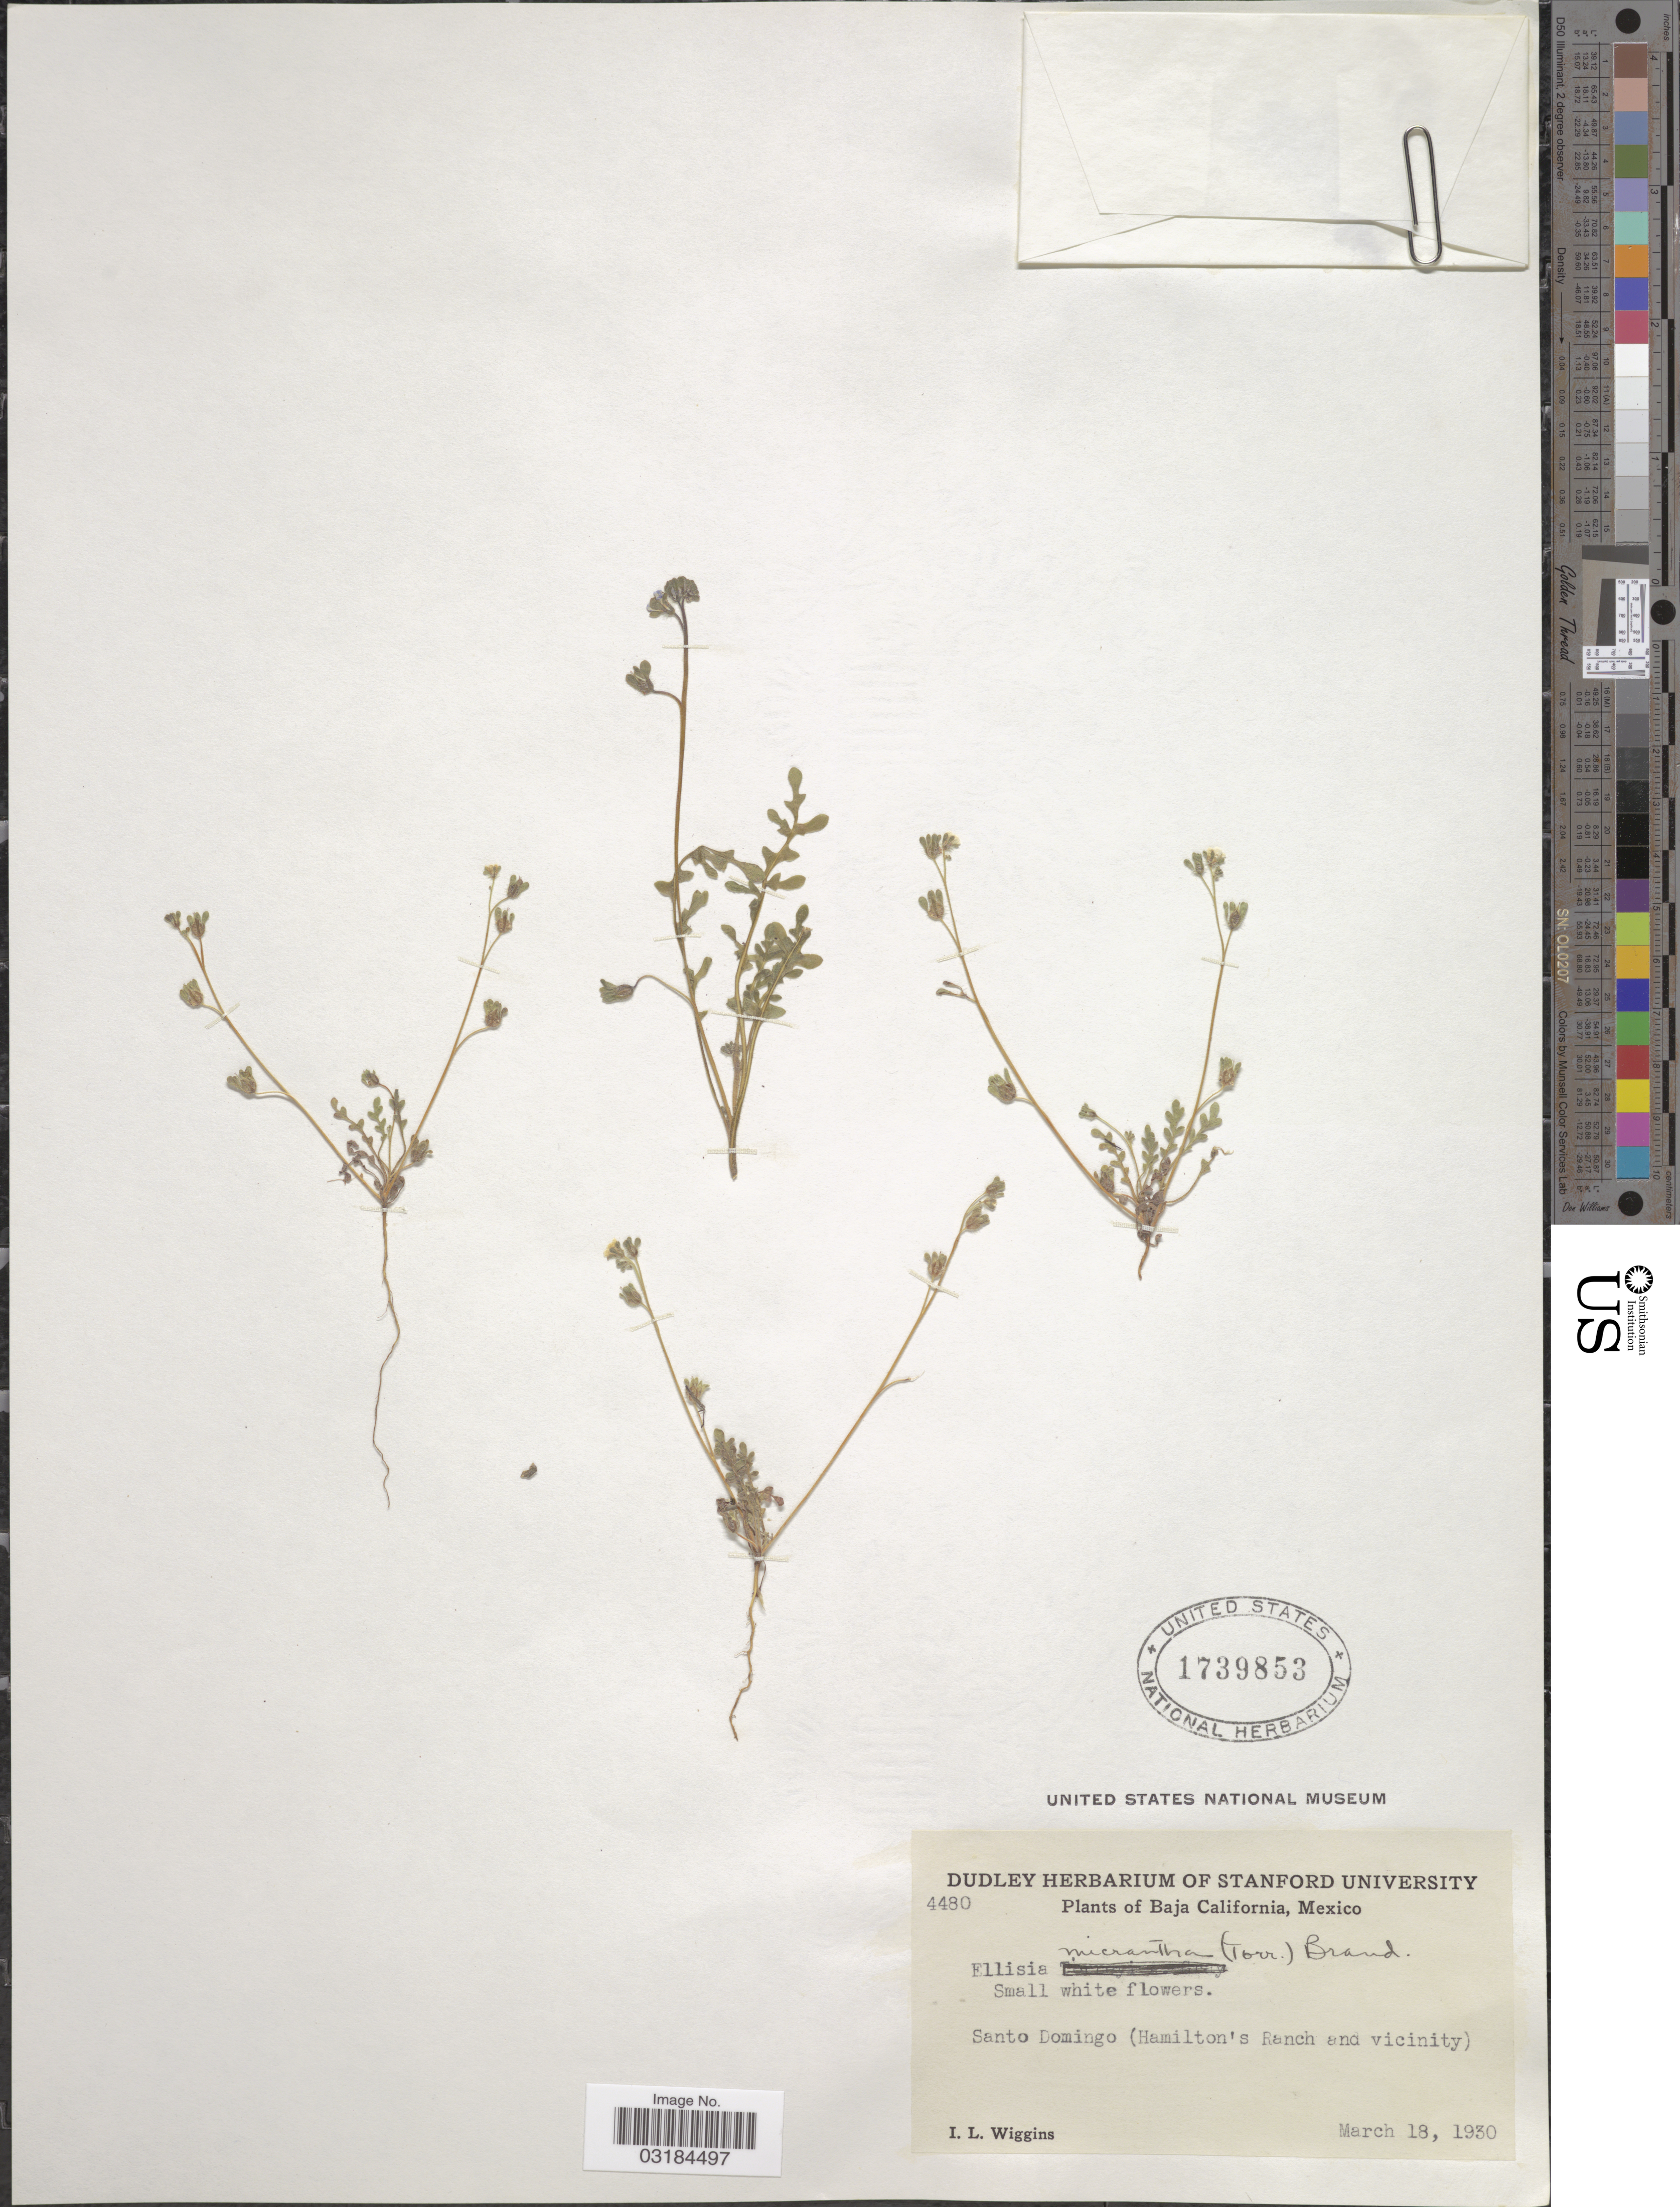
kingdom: Plantae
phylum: Tracheophyta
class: Magnoliopsida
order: Boraginales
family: Hydrophyllaceae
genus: Eucrypta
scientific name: Eucrypta micrantha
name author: (Torr.) A. Heller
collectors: I. L. Wiggins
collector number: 4480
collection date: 1930-03-18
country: Mexico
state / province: Baja California Sur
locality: Santo Domingo (Hamilton's Ranch and vicinity).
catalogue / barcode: US 1739853